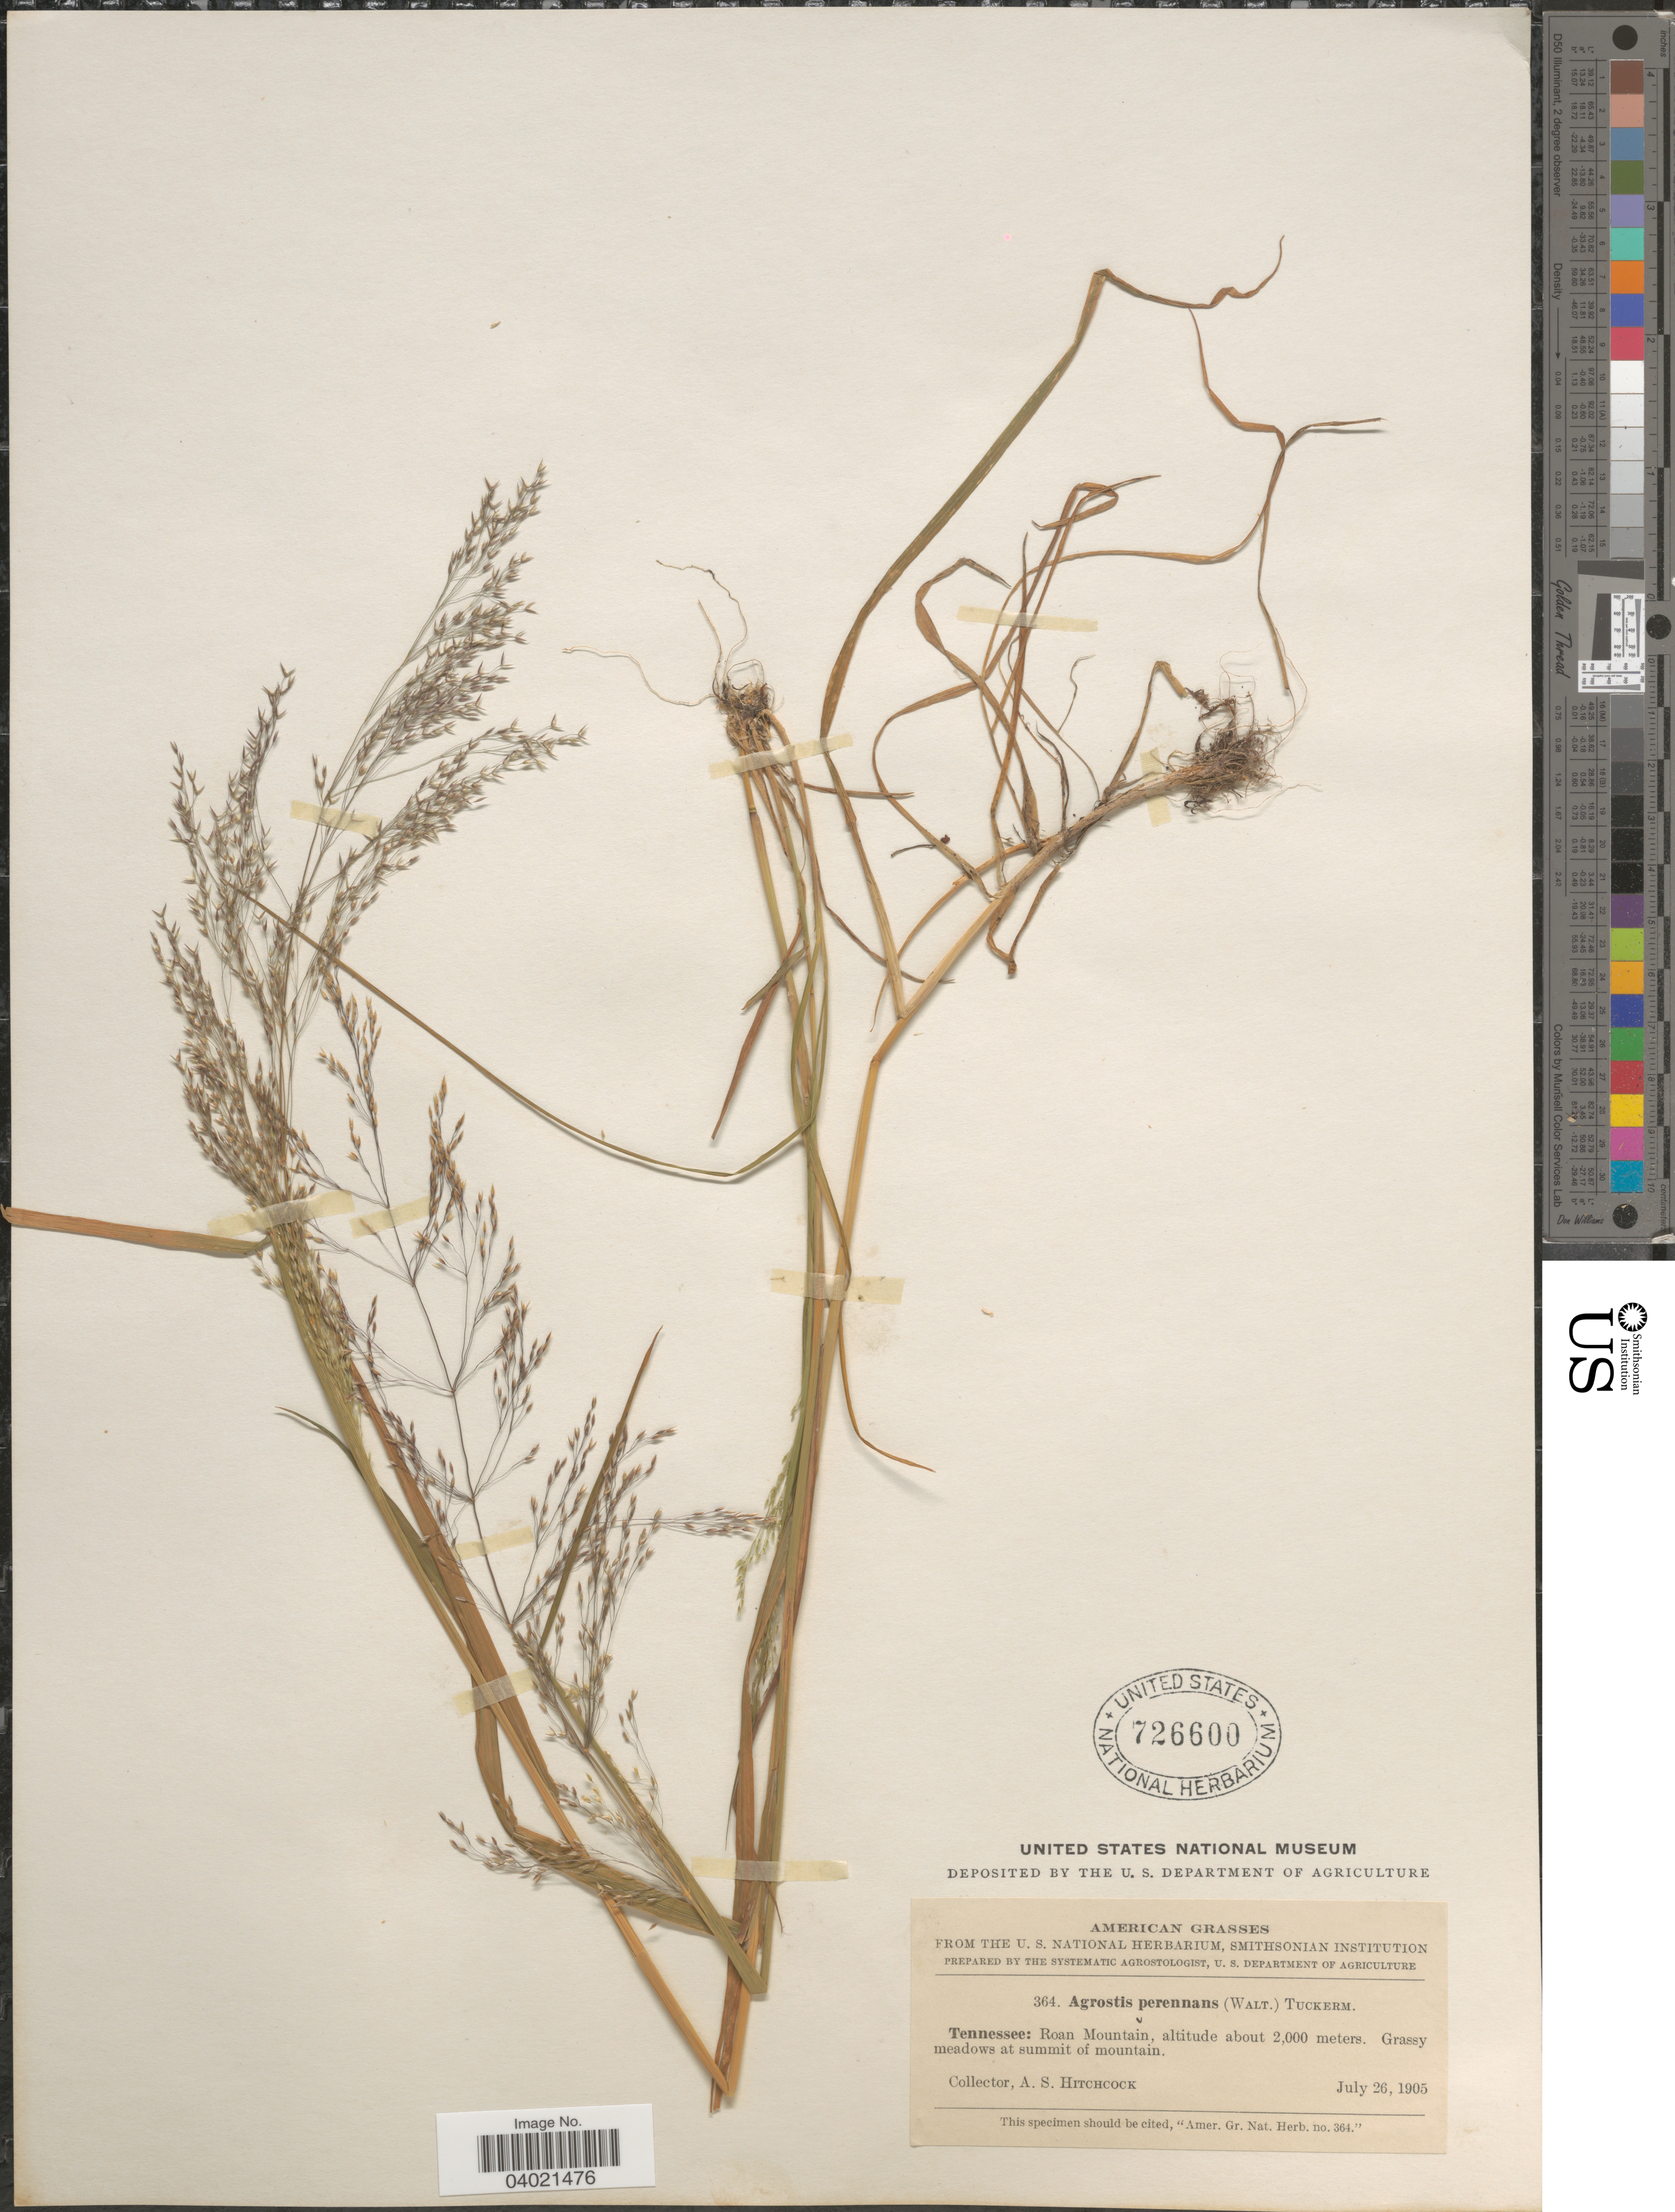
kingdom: Plantae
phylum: Tracheophyta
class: Liliopsida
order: Poales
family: Poaceae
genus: Agrostis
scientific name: Agrostis perennans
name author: (Walter) Tuck.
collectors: A. S. Hitchcock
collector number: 364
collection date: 1905-07-26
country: United States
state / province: Tennessee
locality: Roan Mountain. Grassy meadows at summit of mountain.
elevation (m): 2000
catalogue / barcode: US 726600